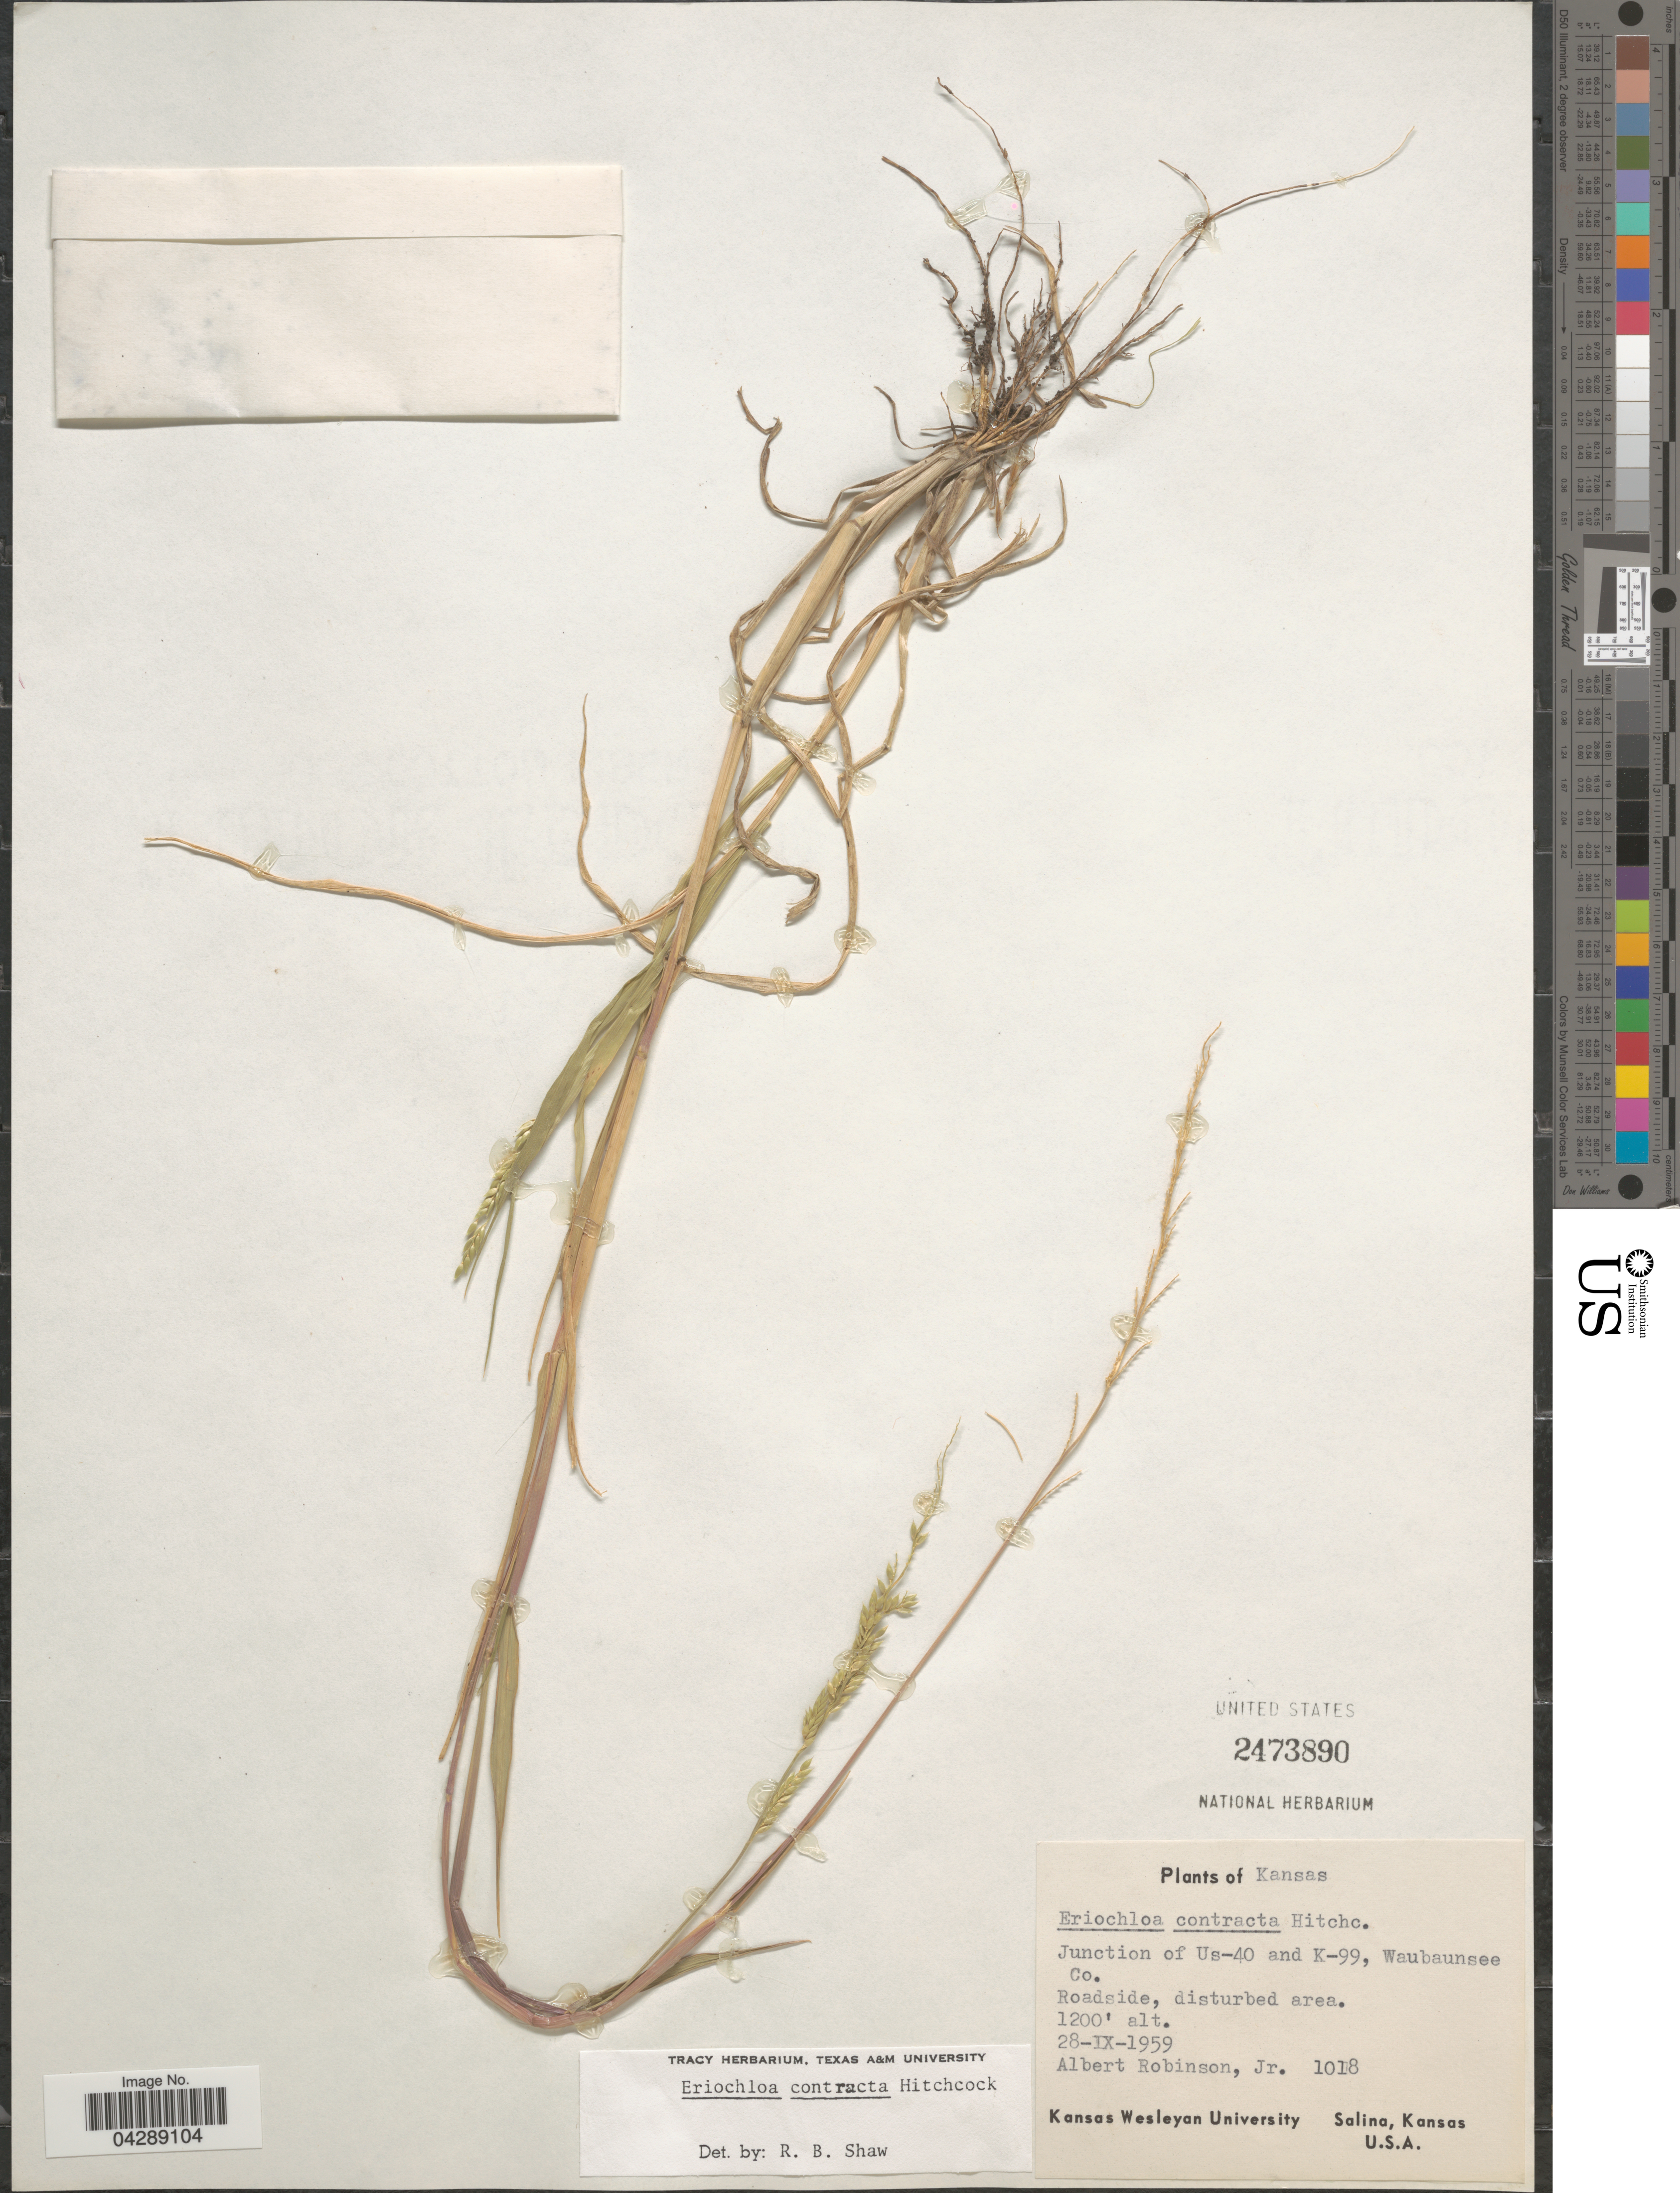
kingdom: Plantae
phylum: Tracheophyta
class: Liliopsida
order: Poales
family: Poaceae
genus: Eriochloa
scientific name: Eriochloa contracta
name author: Hitchc.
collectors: A. Robinson Jr.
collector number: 1018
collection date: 1959-09-28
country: United States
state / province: Kansas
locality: Junction of Us-40 and K-99, Waubaunsee Co.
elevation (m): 366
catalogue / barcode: US 2473890